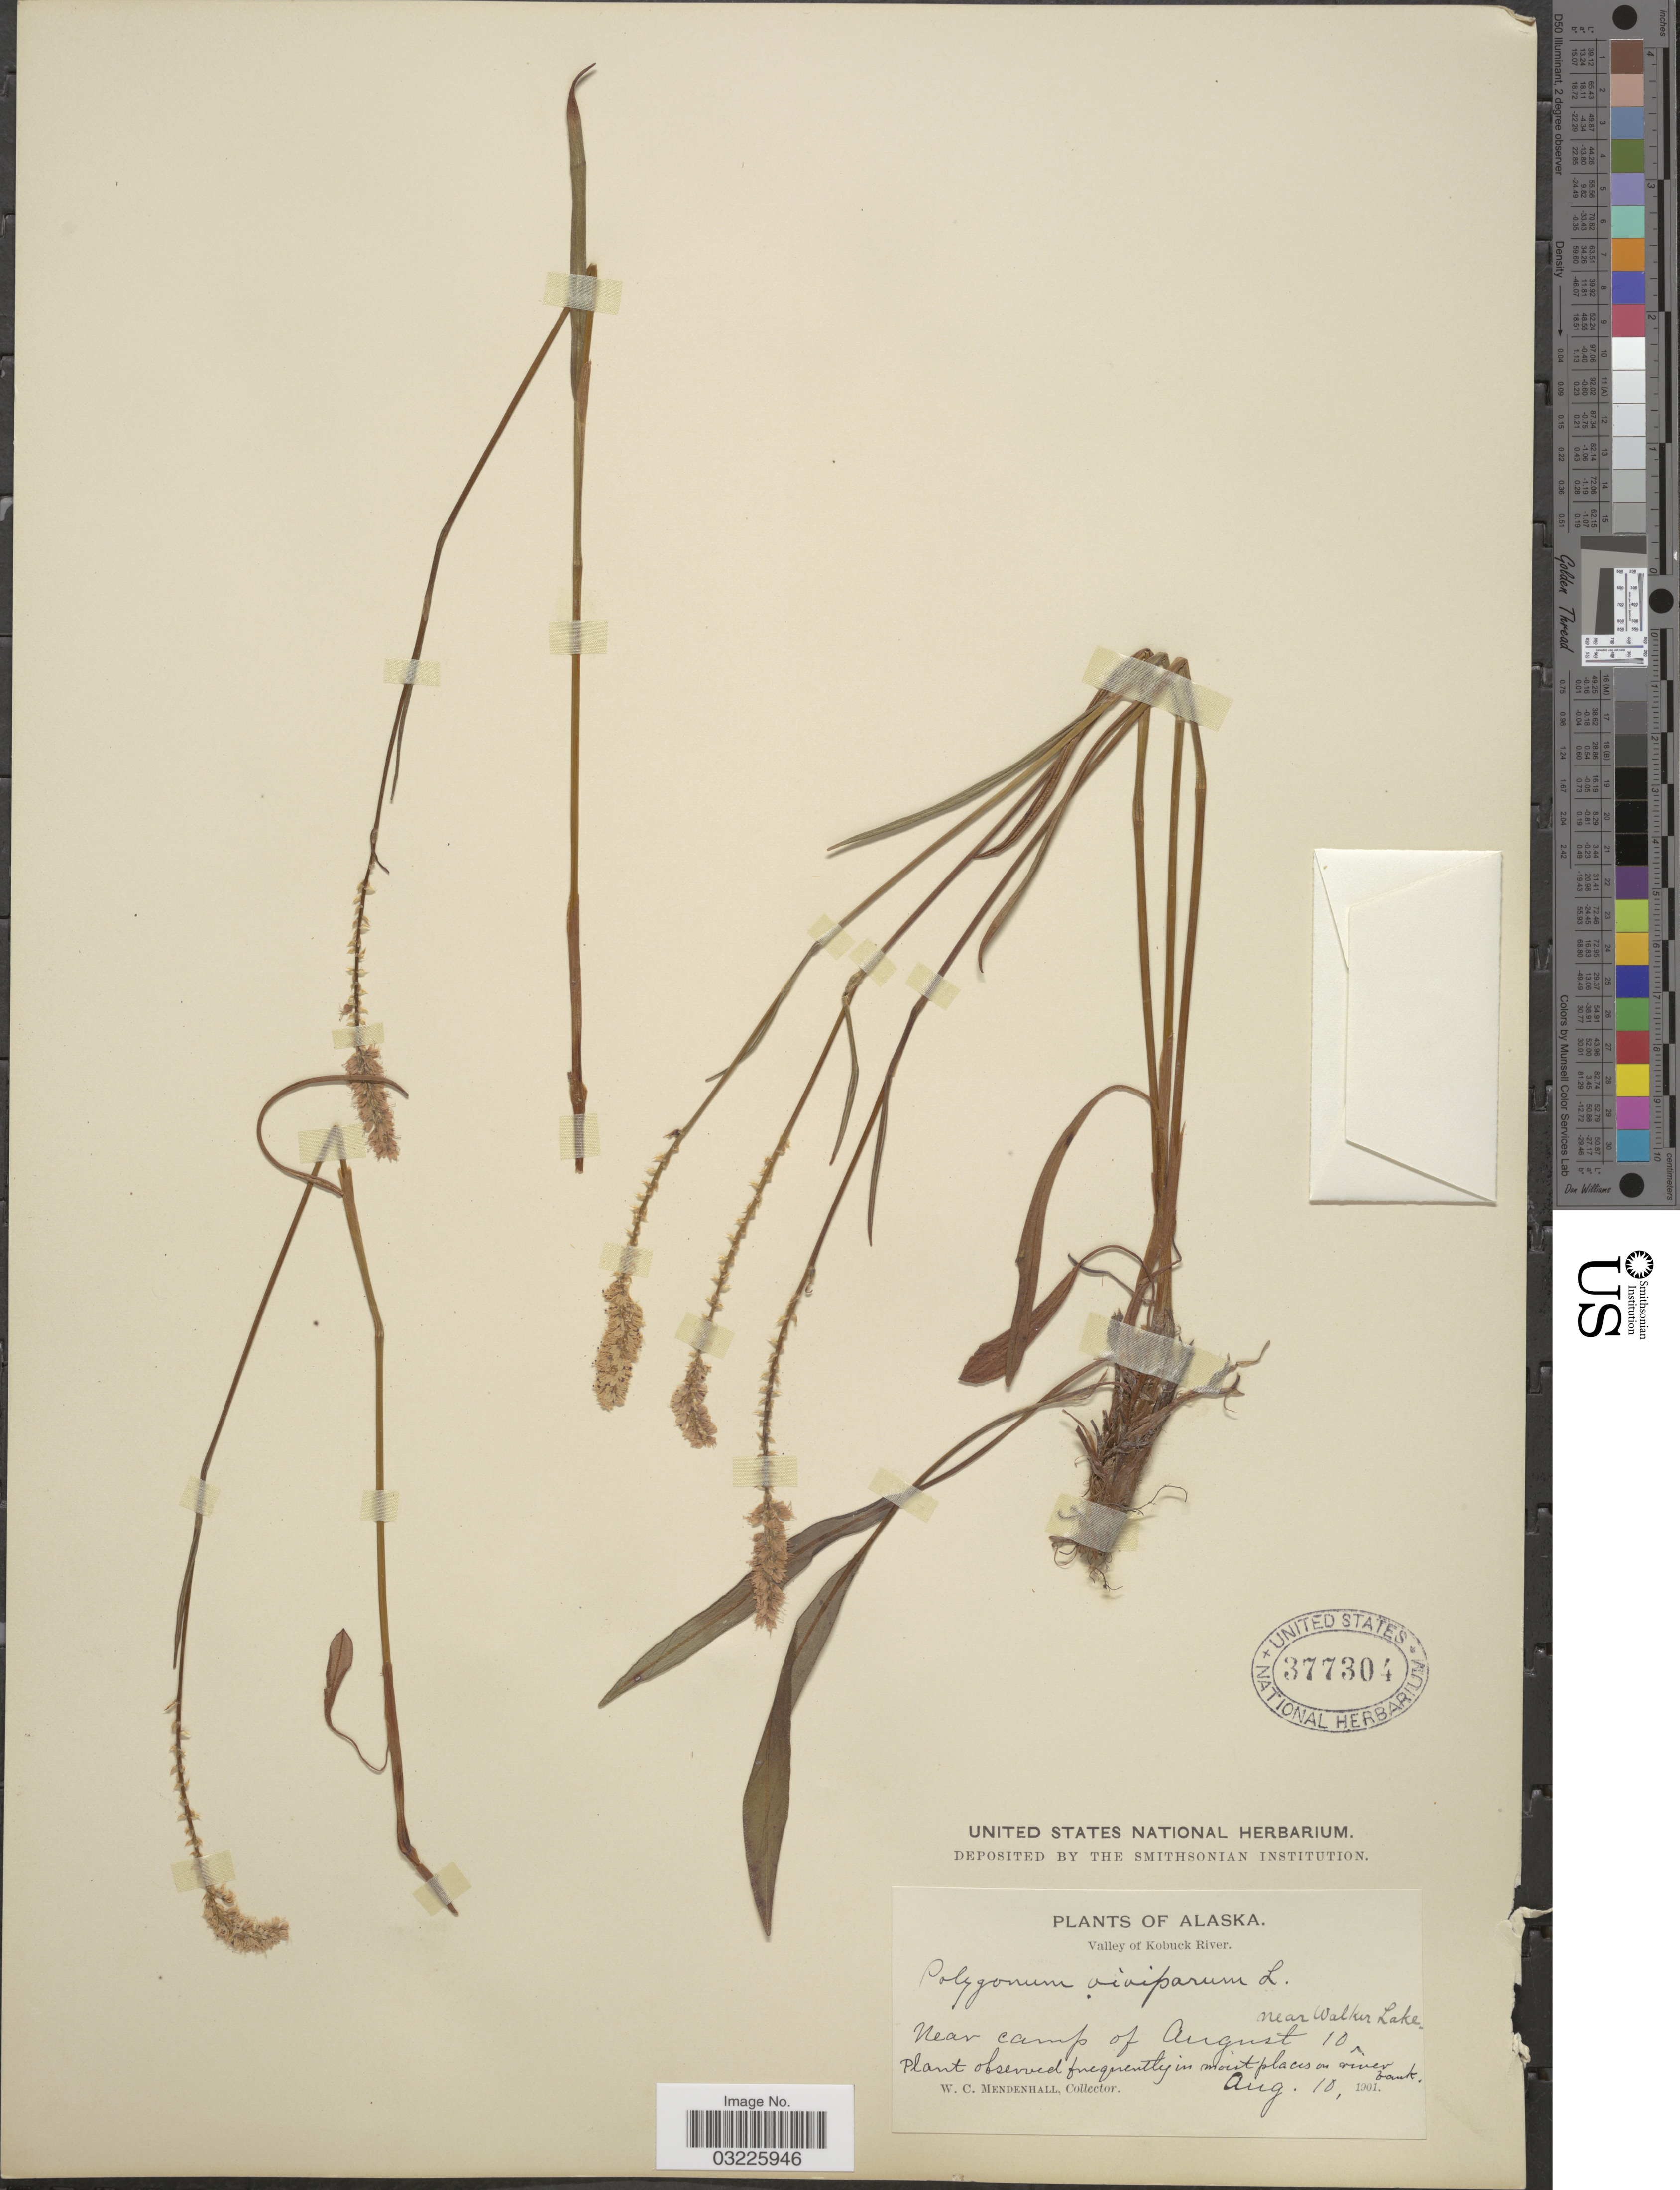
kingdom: Plantae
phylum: Tracheophyta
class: Magnoliopsida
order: Caryophyllales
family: Polygonaceae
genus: Bistorta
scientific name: Bistorta vivipara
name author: (L.) Delarbre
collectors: W. Mendenhall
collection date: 1901-08-10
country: United States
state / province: Alaska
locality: Valley of Kobuck River. Near camp of August 10 near Walker Lake.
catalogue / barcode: US 377304